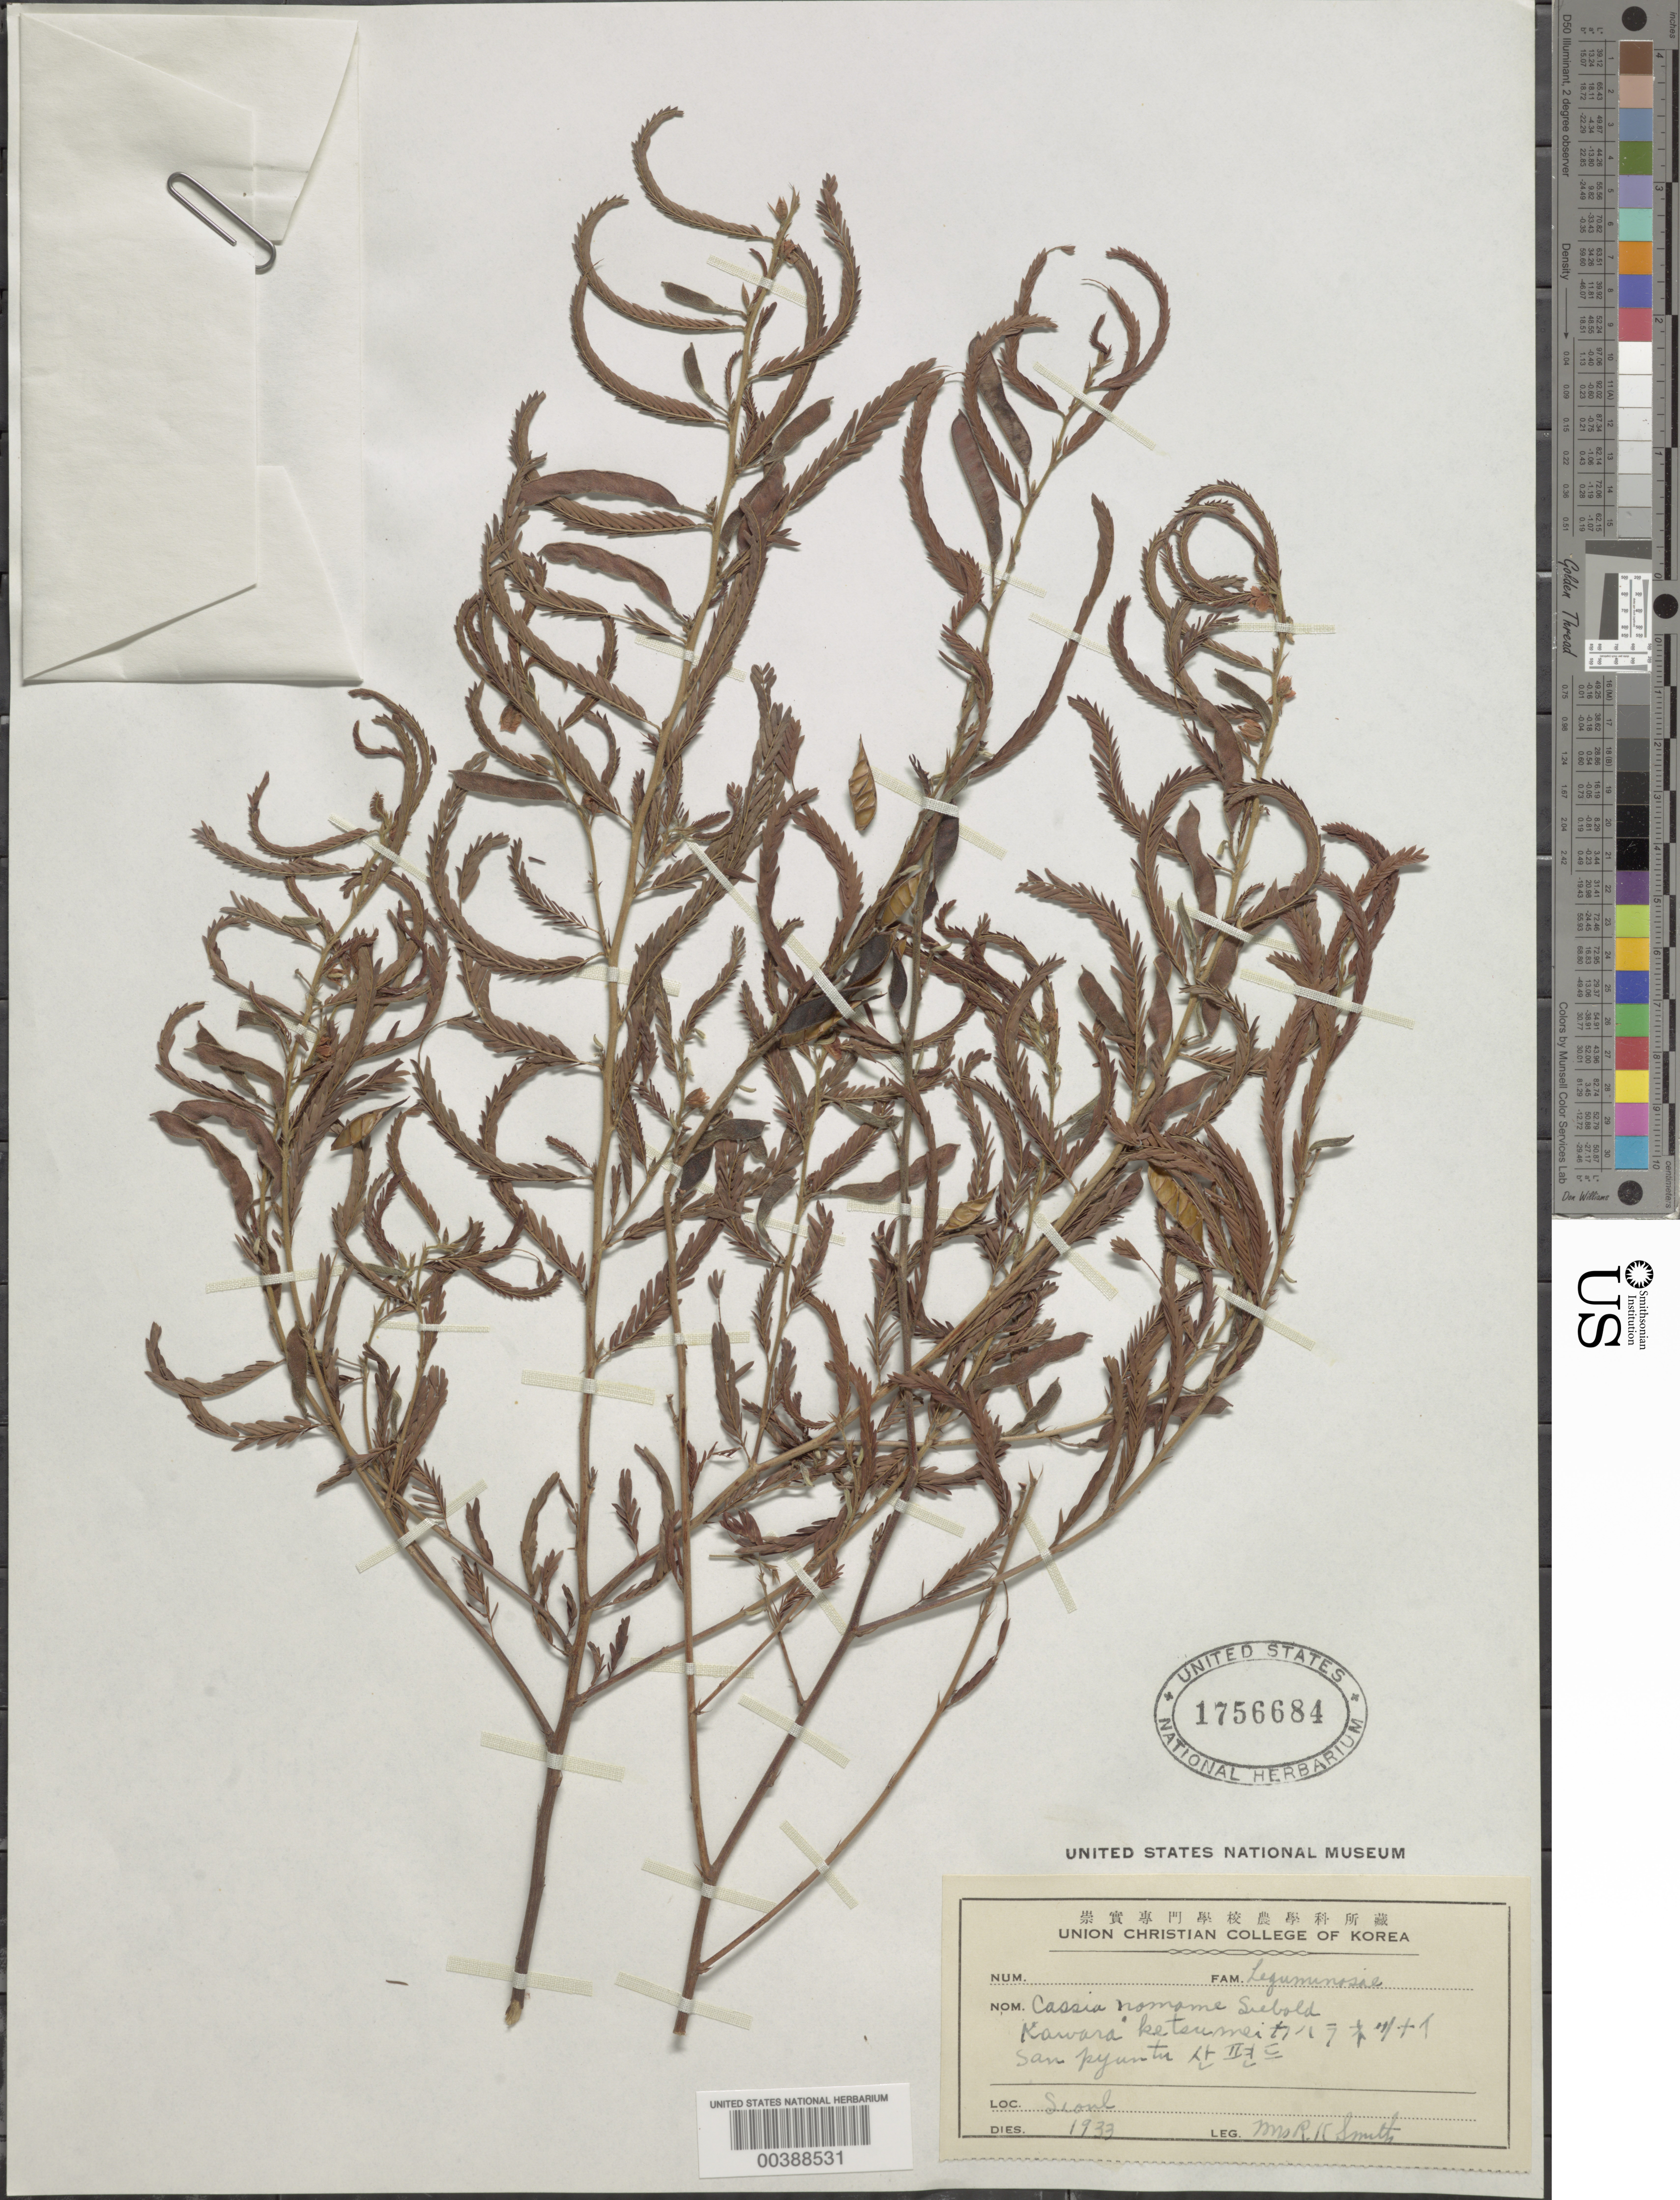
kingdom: Plantae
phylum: Tracheophyta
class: Magnoliopsida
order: Fabales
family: Fabaceae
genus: Chamaecrista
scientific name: Chamaecrista mimosoides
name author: (L.) Greene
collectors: R. Smith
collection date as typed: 1933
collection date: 1933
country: South Korea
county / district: Soul-t'ukpyolsi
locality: Seoul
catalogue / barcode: US 1756684